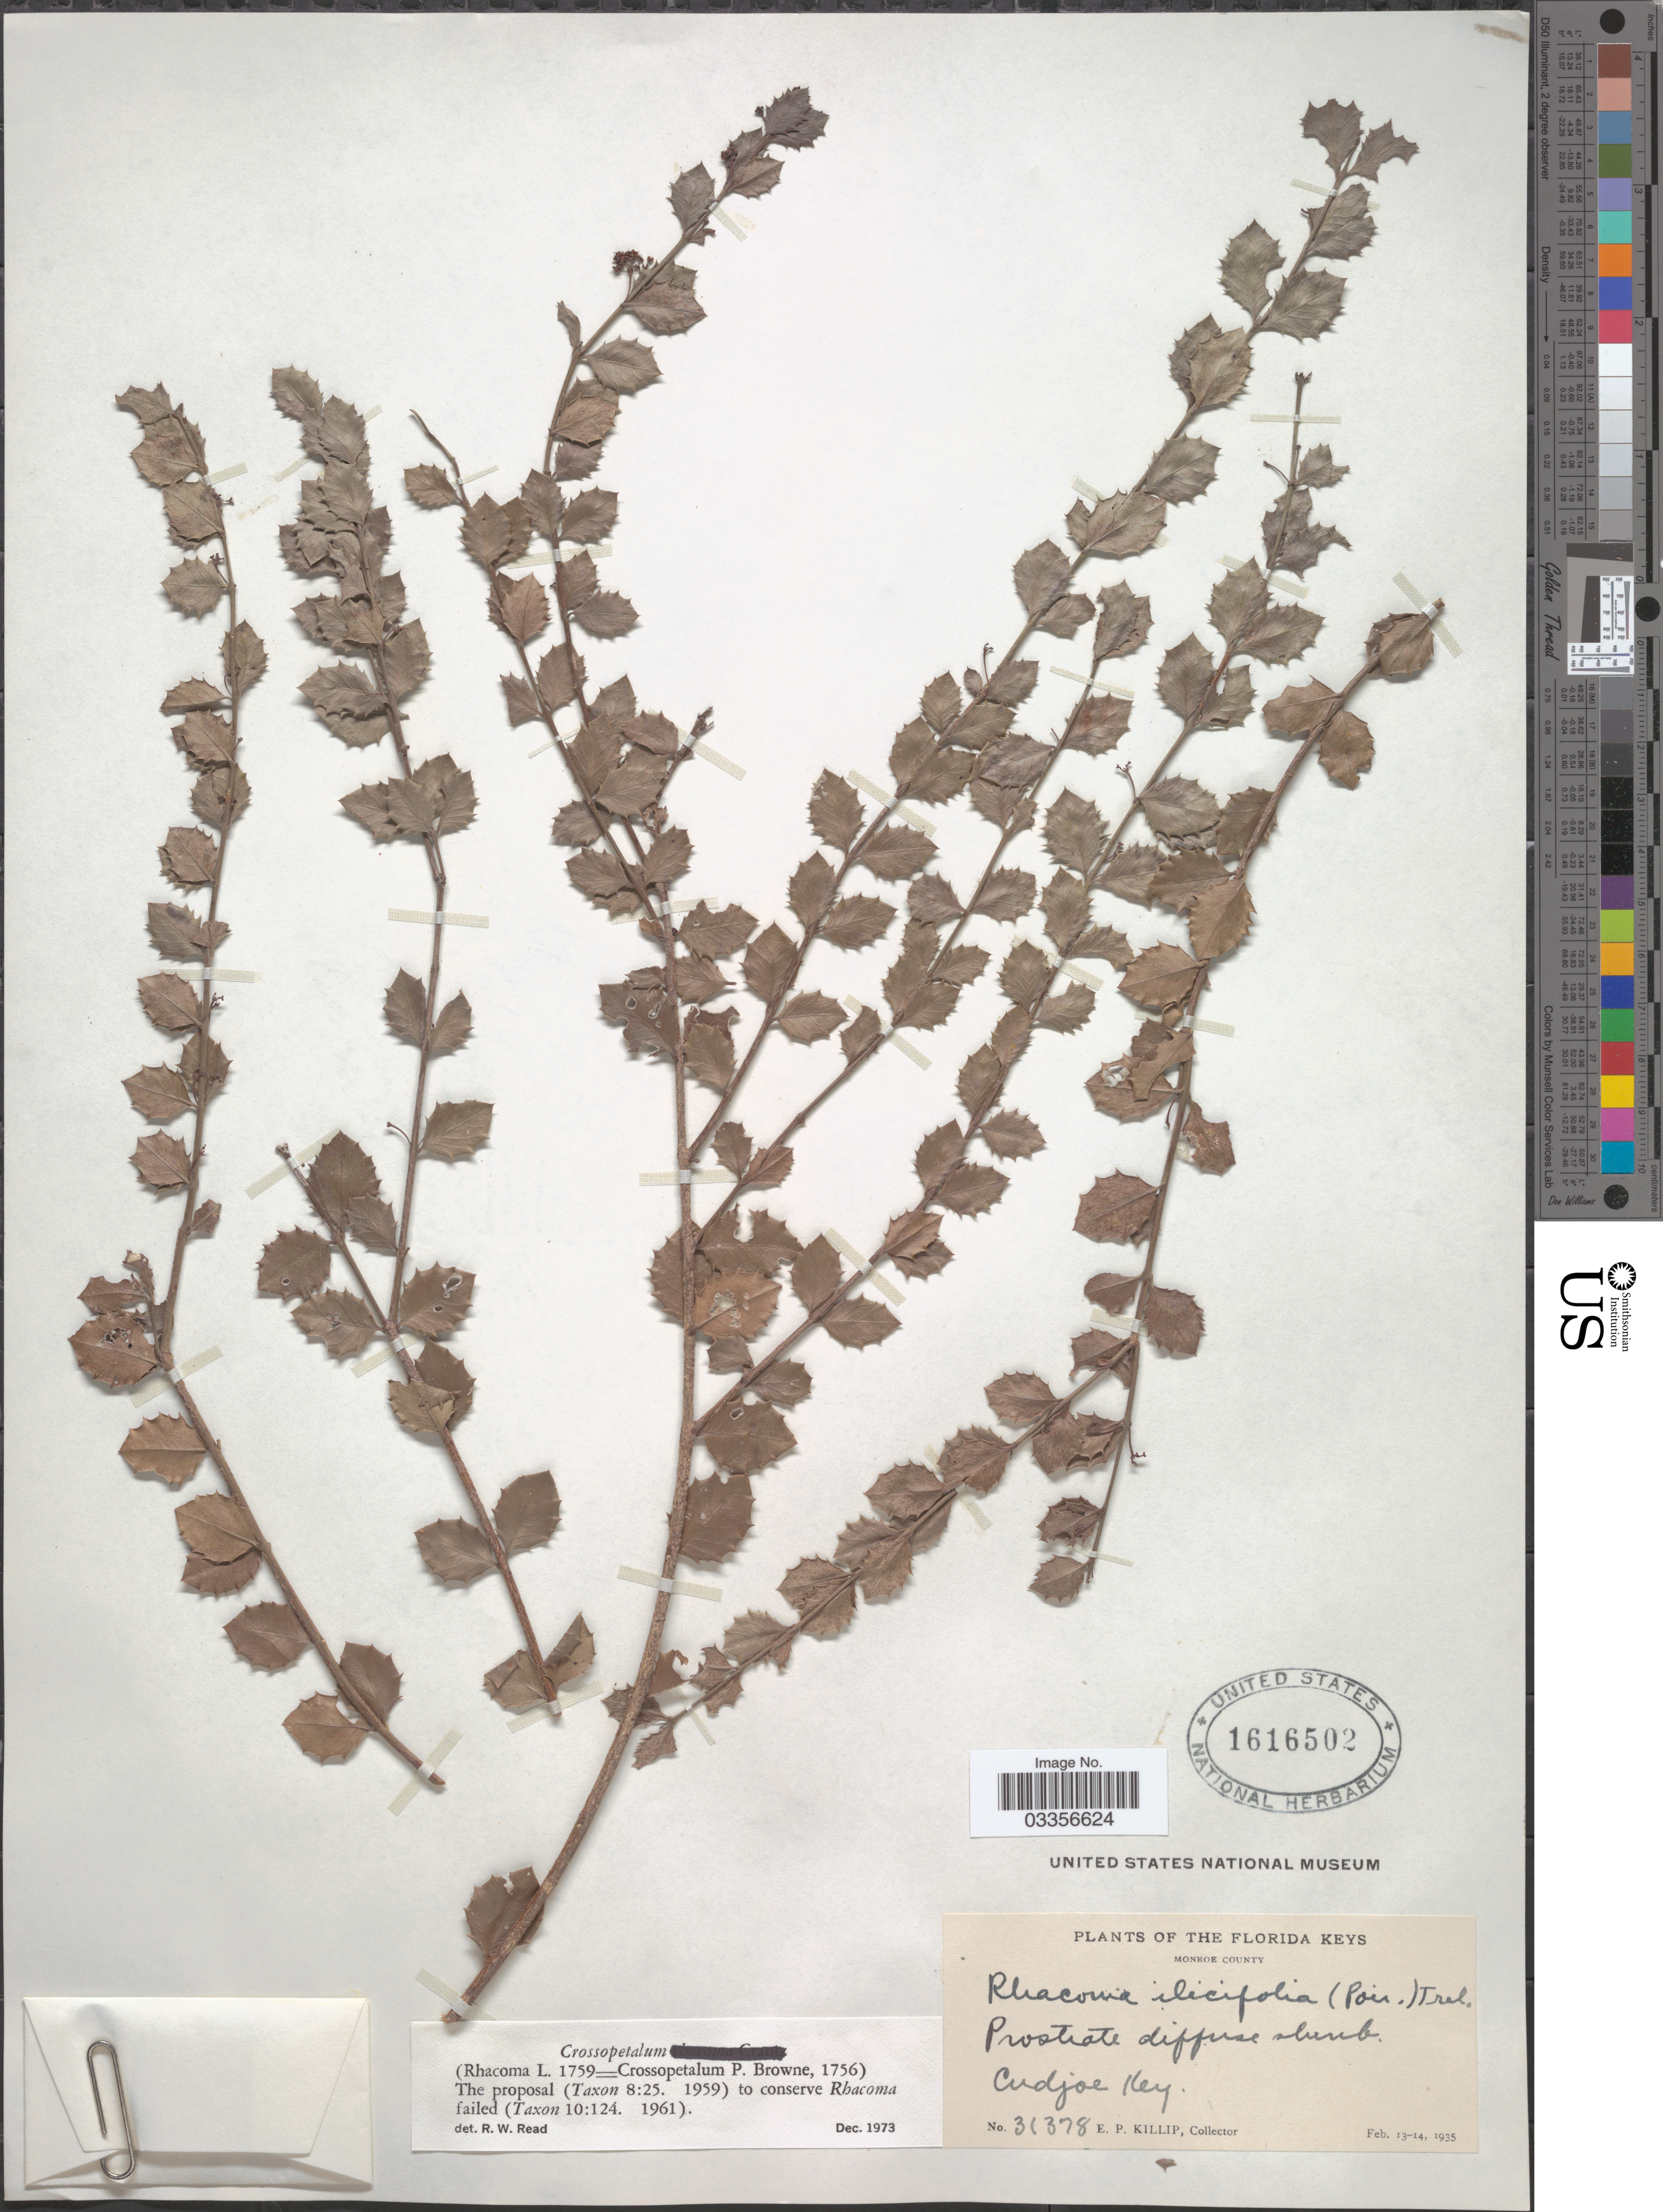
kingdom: Plantae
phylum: Tracheophyta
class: Magnoliopsida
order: Celastrales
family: Celastraceae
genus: Crossopetalum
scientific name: Crossopetalum ilicifolium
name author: (Poir.) Kuntze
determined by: Strong, Mark T., (BOT), Smithsonian Institution - National Museum of Natural History (UNITED STATES)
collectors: E. P. Killip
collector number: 31378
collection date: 1935-02-13/1935-02-14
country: United States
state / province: Florida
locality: The Florida Keys, Monroe County. Cudjoe Key.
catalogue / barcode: US 1616502